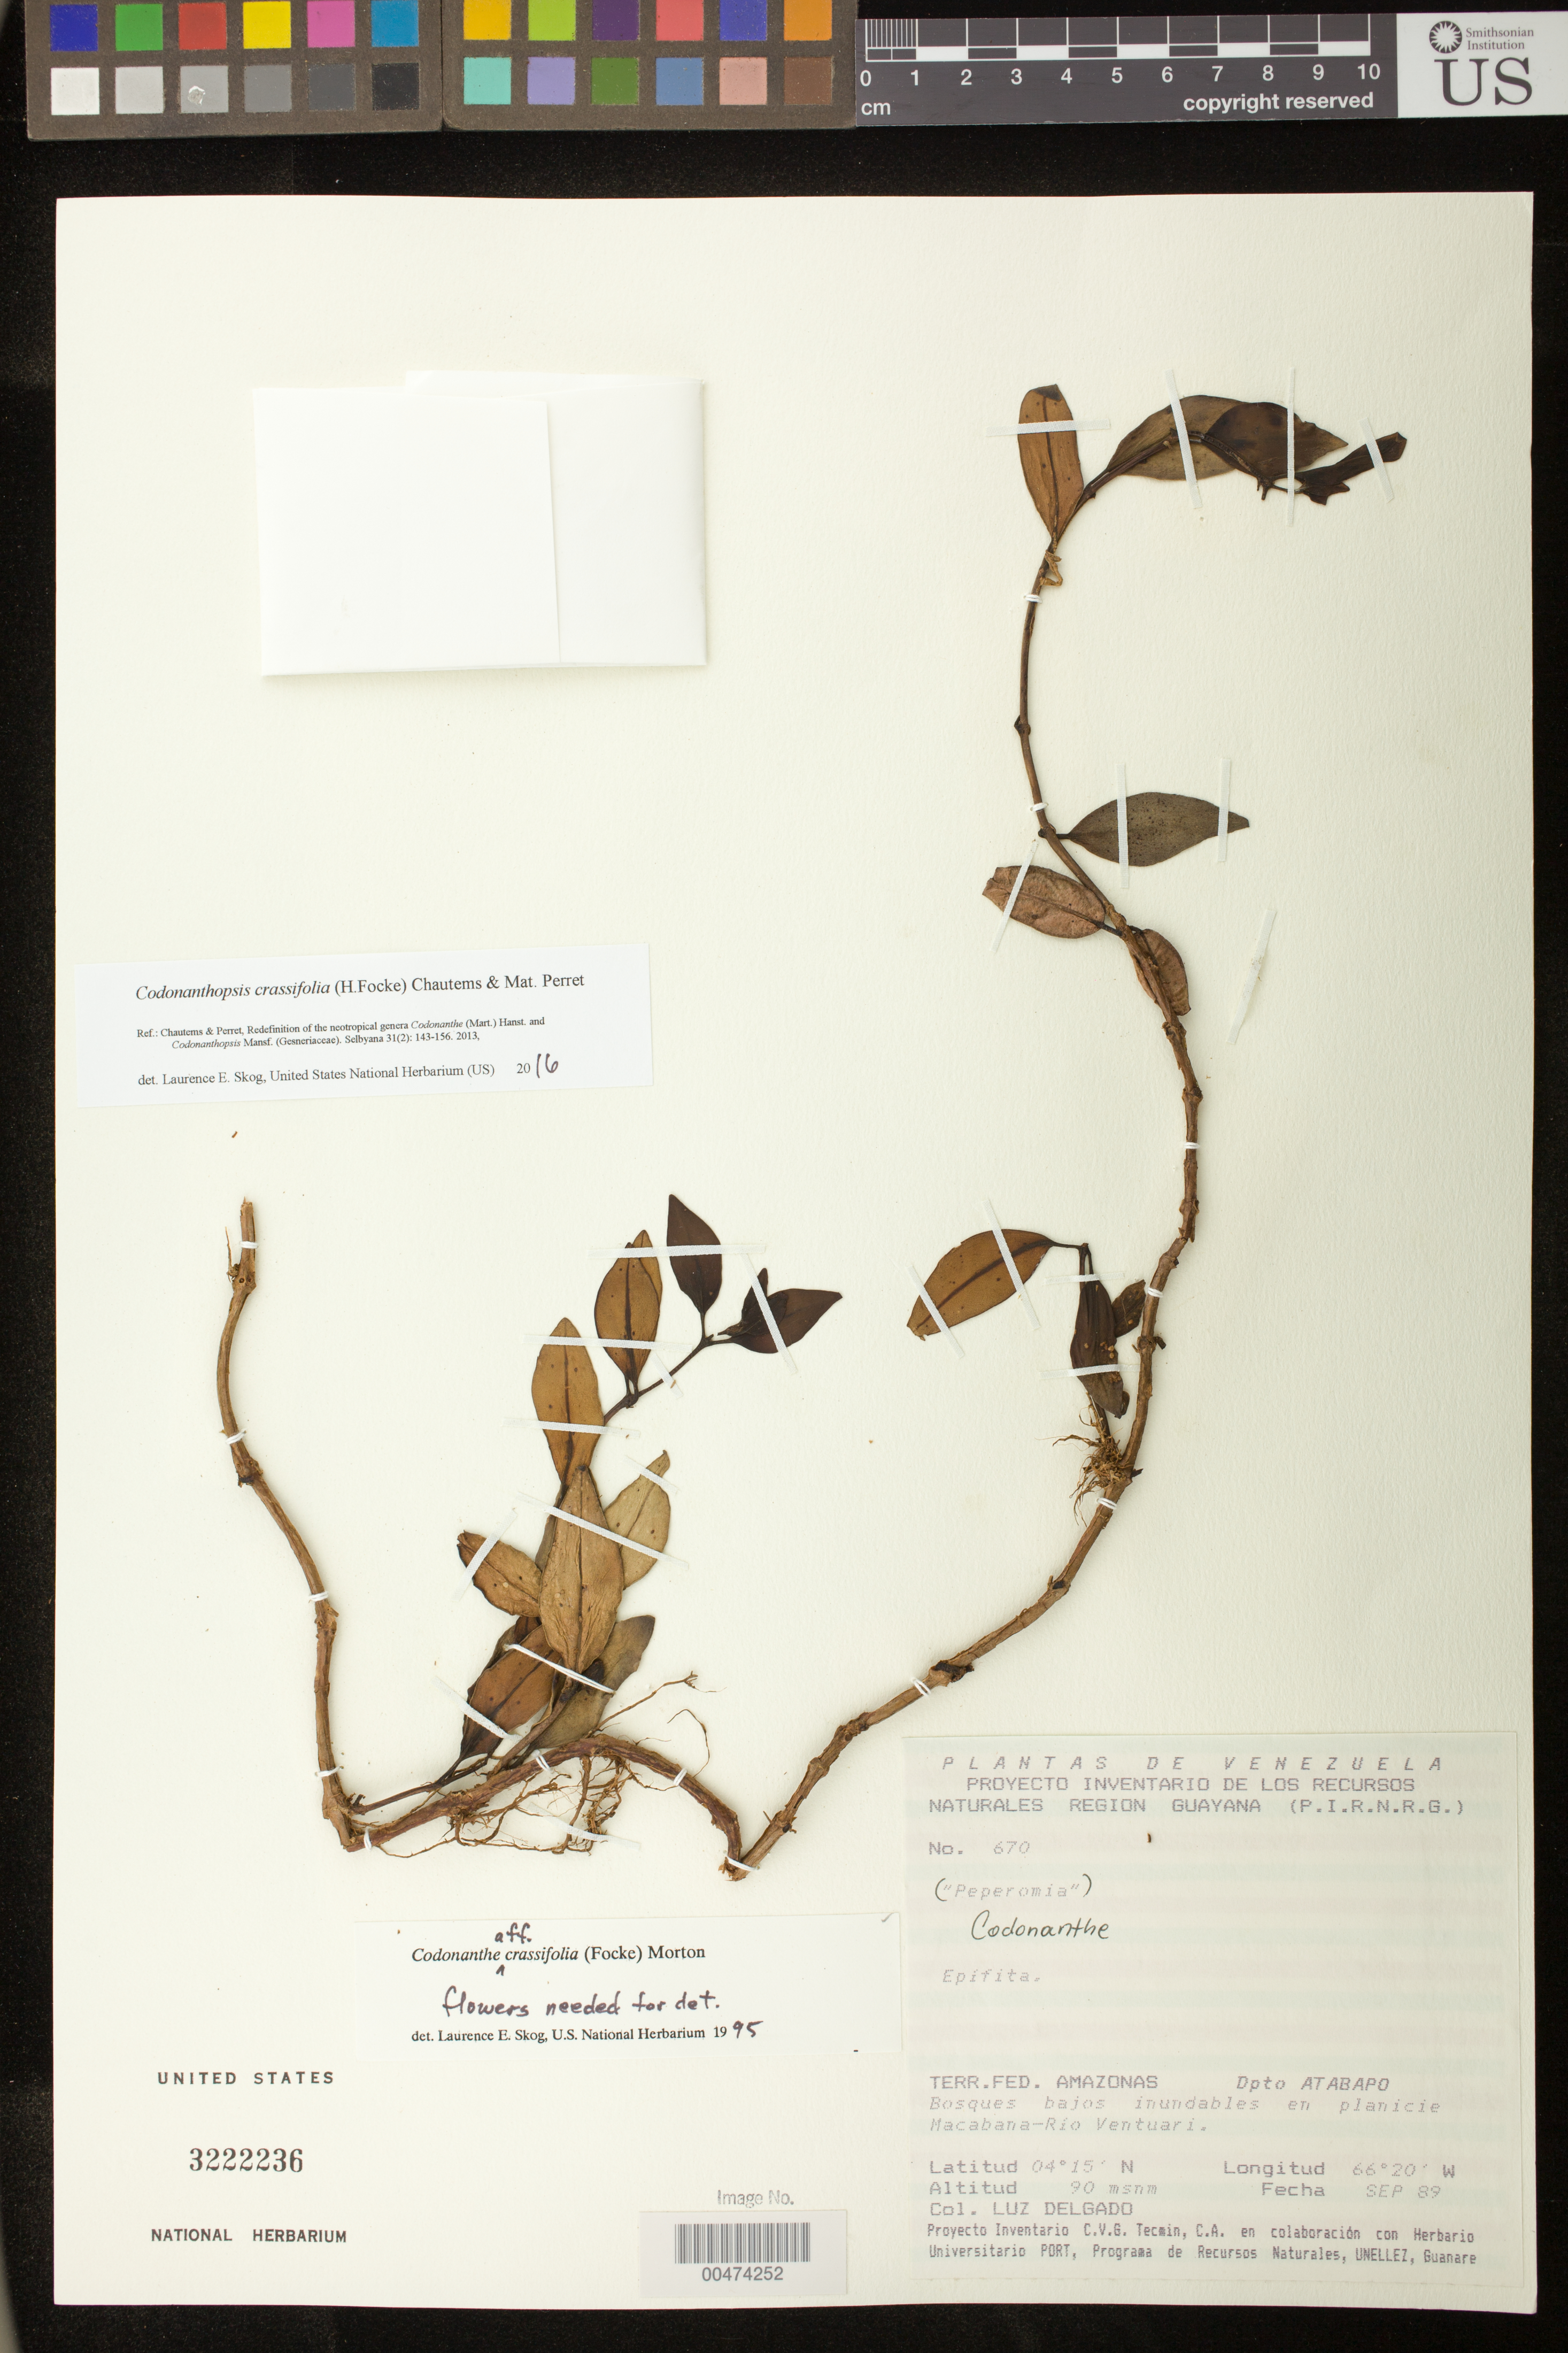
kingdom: Plantae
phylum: Tracheophyta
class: Magnoliopsida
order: Lamiales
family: Gesneriaceae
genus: Codonanthopsis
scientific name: Codonanthopsis crassifolia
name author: (H. Focke) Chautems & Mat.Perret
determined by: Skog, Laurence E.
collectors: L. Delgado V.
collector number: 670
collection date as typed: Sep 1989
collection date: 1989-09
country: Venezuela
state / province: Amazonas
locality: Dpto. Atabapo, Macabanam- Río Ventuari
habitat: Bosques bajos inundables en planicie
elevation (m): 90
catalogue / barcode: US 3222236